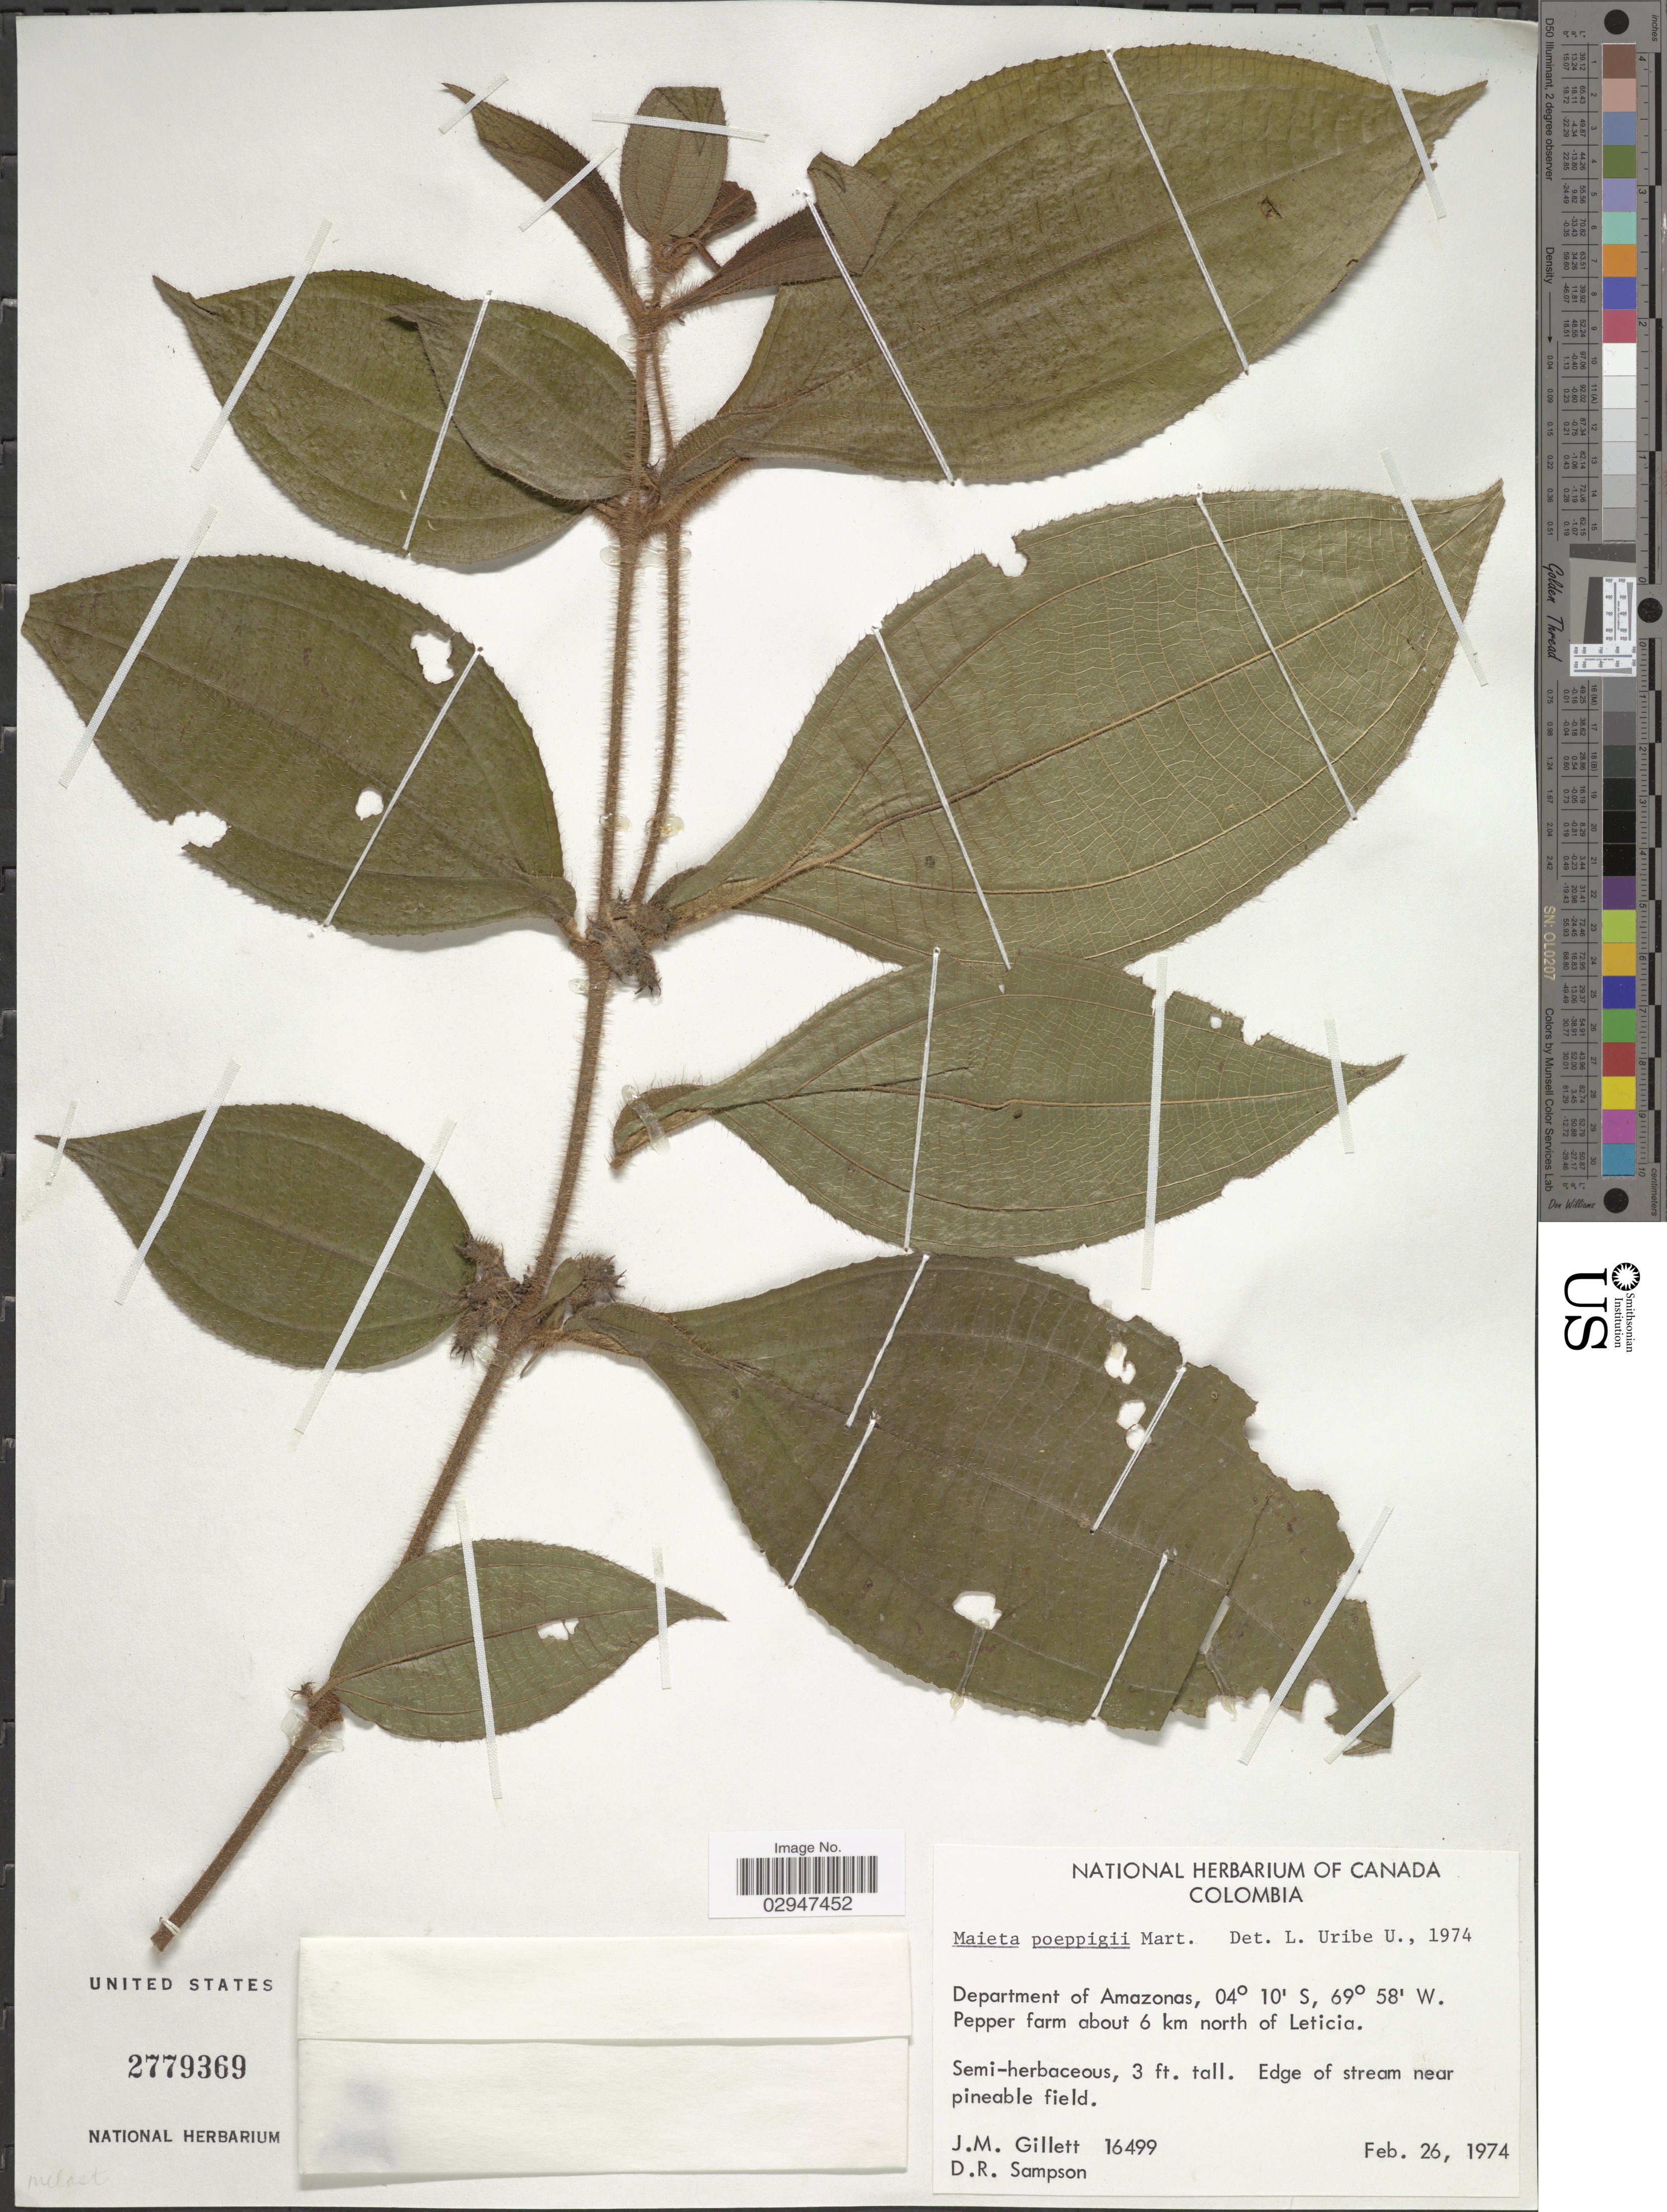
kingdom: Plantae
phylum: Tracheophyta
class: Magnoliopsida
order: Myrtales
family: Melastomataceae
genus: Maieta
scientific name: Maieta poeppigii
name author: Mart. ex Triana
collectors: J. M. Gillett & D. Sampson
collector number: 16499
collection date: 1974-02-26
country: Colombia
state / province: Amazônas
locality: Department of Amazonas. Pepper farm about 6 km north of Leticia.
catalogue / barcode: US 2779369